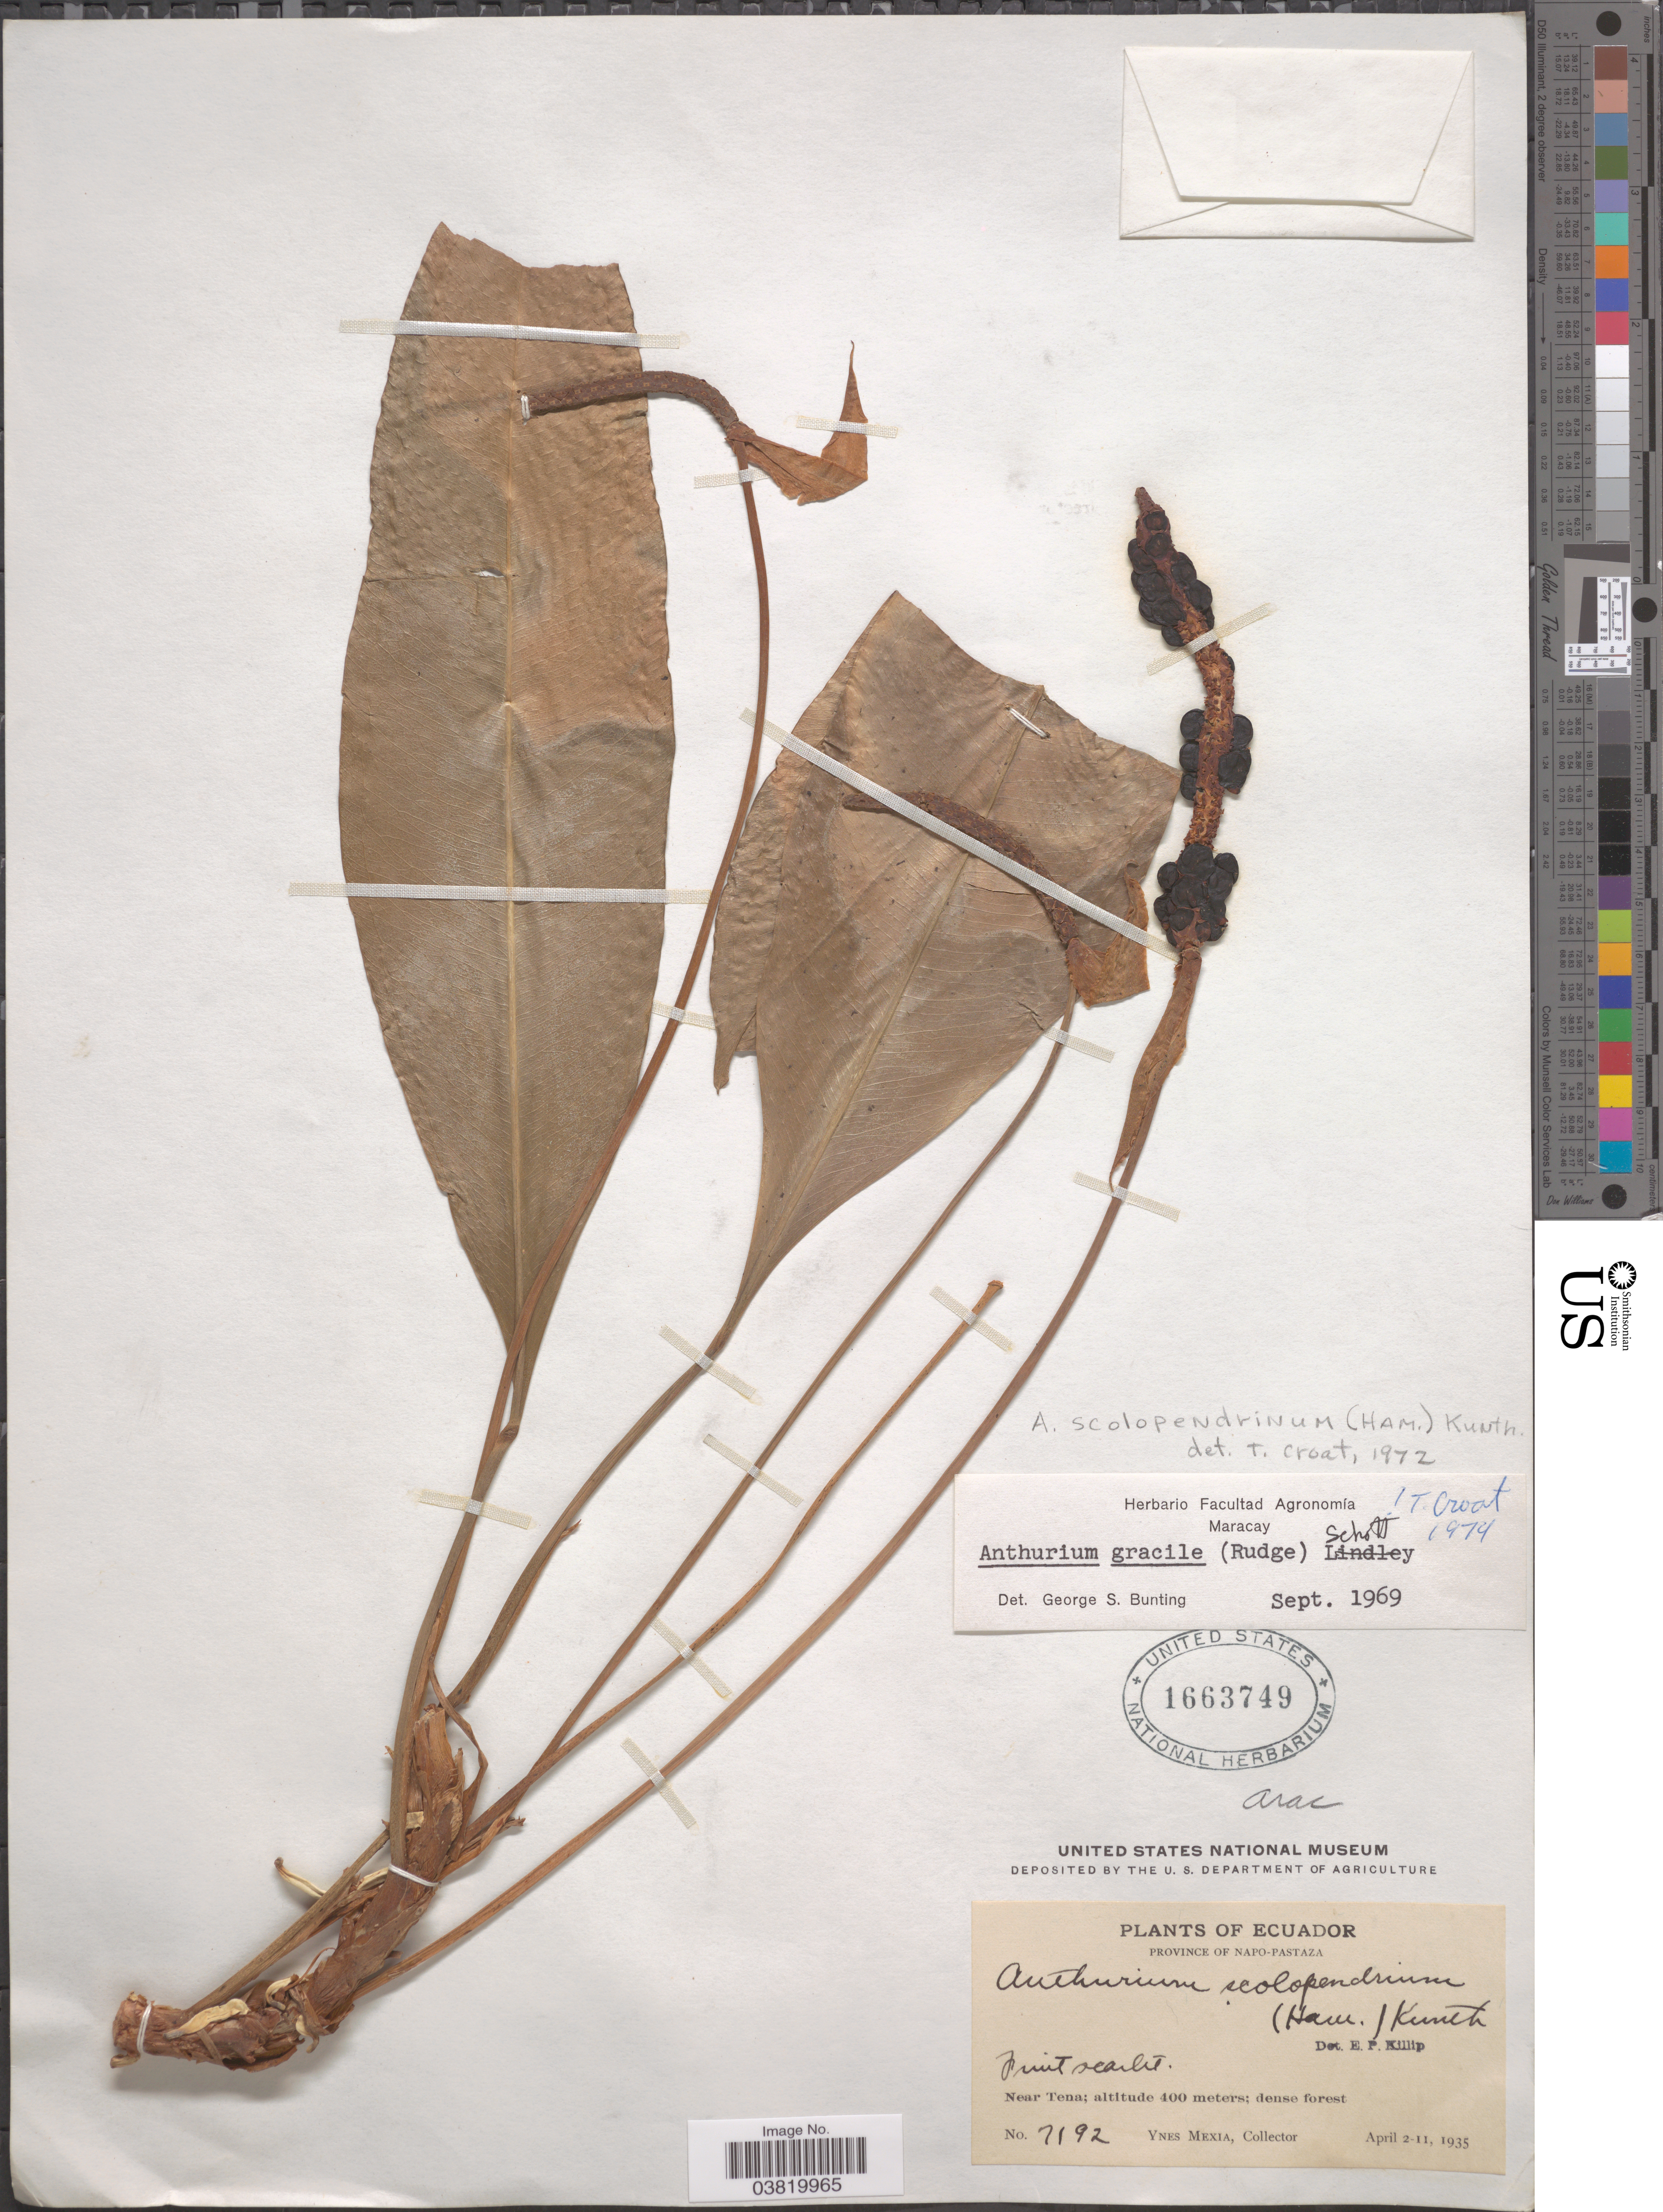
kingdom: Plantae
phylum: Tracheophyta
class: Liliopsida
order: Alismatales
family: Araceae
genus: Anthurium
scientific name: Anthurium gracile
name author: (Rudge) Schott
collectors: Y. Mexia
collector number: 7192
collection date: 1935-04-02/1935-04-11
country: Ecuador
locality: Province of Napo-Pastaza. Near Tena.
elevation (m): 400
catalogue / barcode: US 1663749